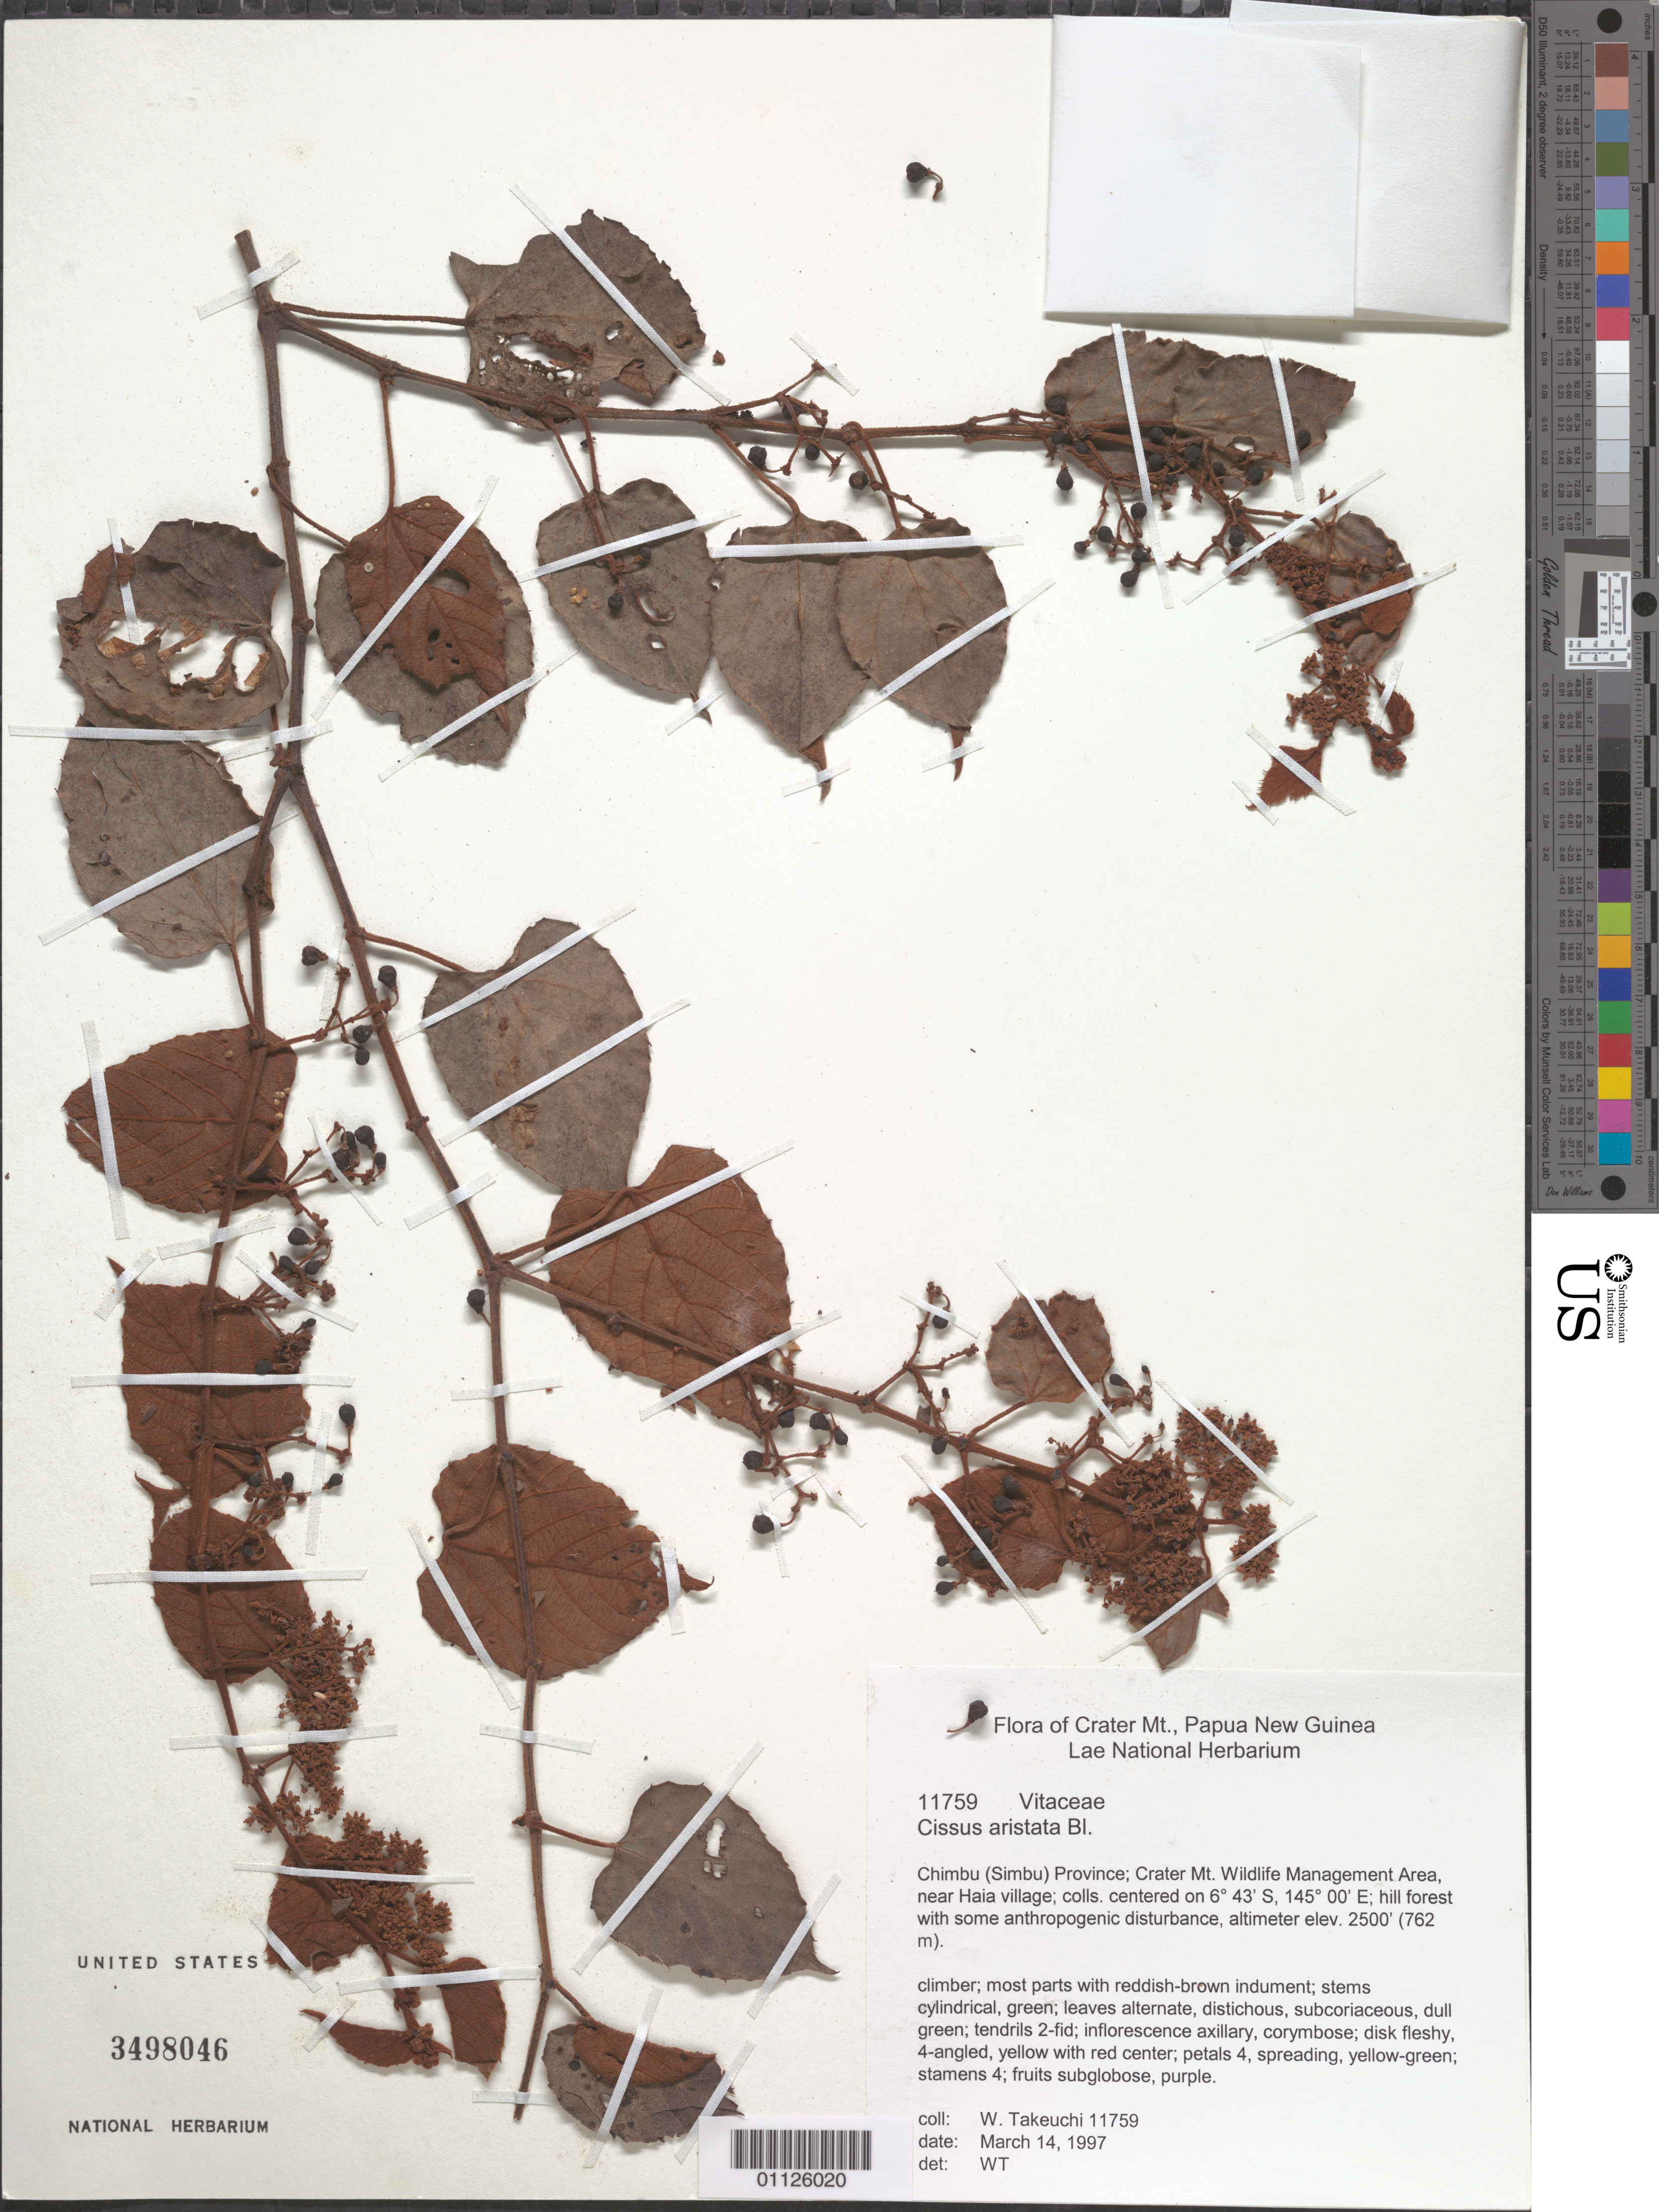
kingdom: Plantae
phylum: Tracheophyta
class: Magnoliopsida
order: Vitales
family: Vitaceae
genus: Cissus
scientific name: Cissus aristata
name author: Blume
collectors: W. N. Takeuchi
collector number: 11759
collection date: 1997-03-14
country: Papua New Guinea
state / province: Chimbu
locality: Crater Mt Wildlife Management Area, near Haia village.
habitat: Hill forest with some antropogenic disturbance. Climber.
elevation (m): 762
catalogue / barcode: US 3498046